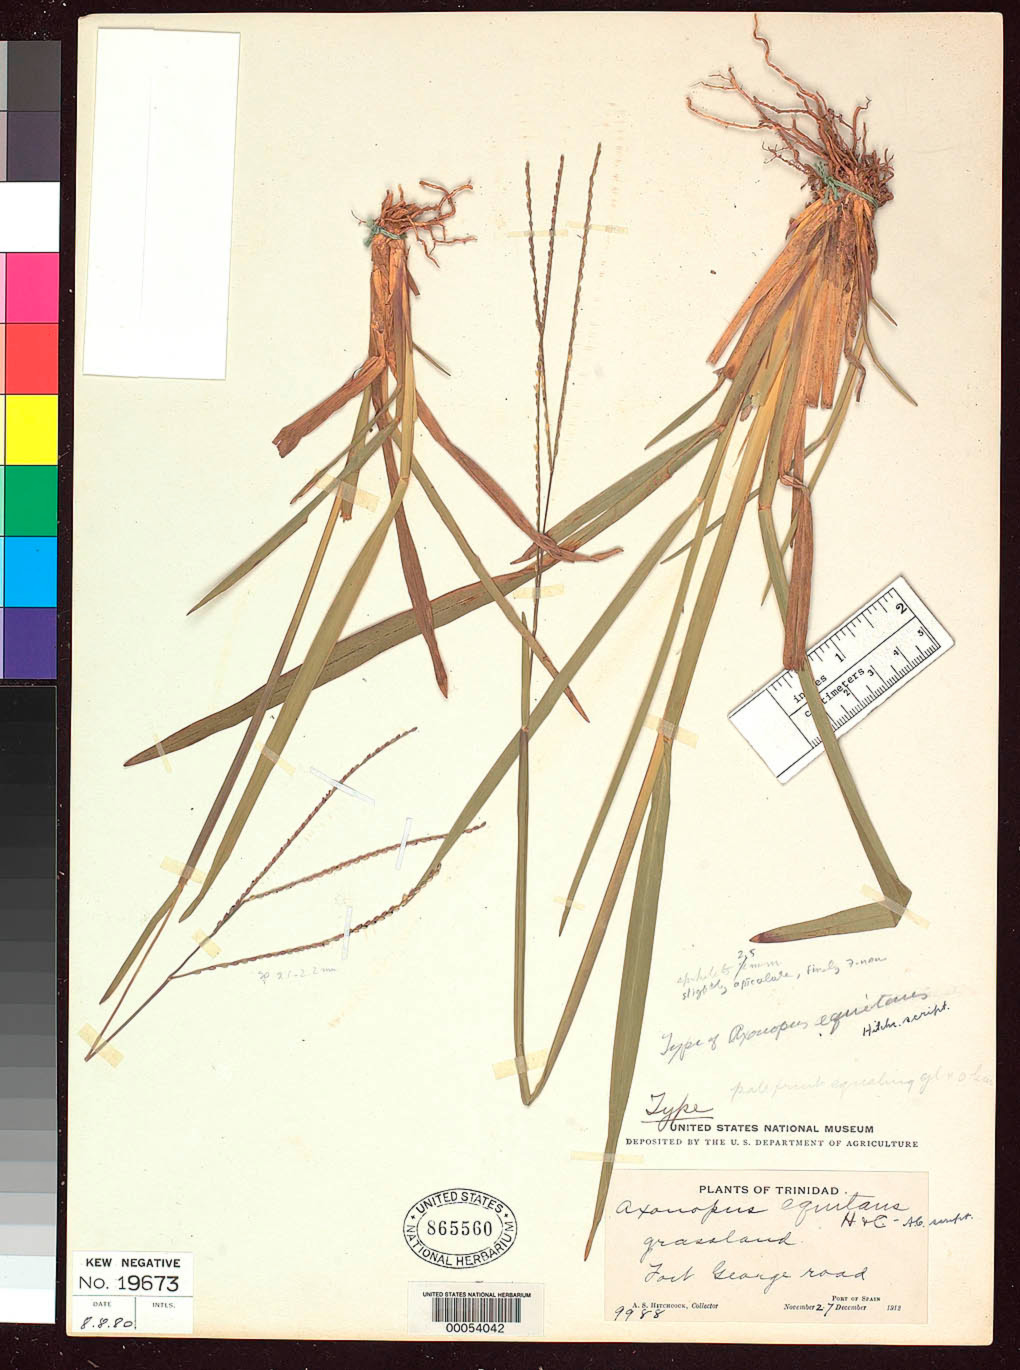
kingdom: Plantae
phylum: Tracheophyta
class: Liliopsida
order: Poales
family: Poaceae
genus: Axonopus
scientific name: Axonopus equitans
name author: Hitchc. & Chase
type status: Holotype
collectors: A. S. Hitchcock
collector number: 9988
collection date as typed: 27 Nov 1912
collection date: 1912-11-27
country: Trinidad and Tobago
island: Trinidad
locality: Port of Spain, Fort George road.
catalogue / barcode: US 865560